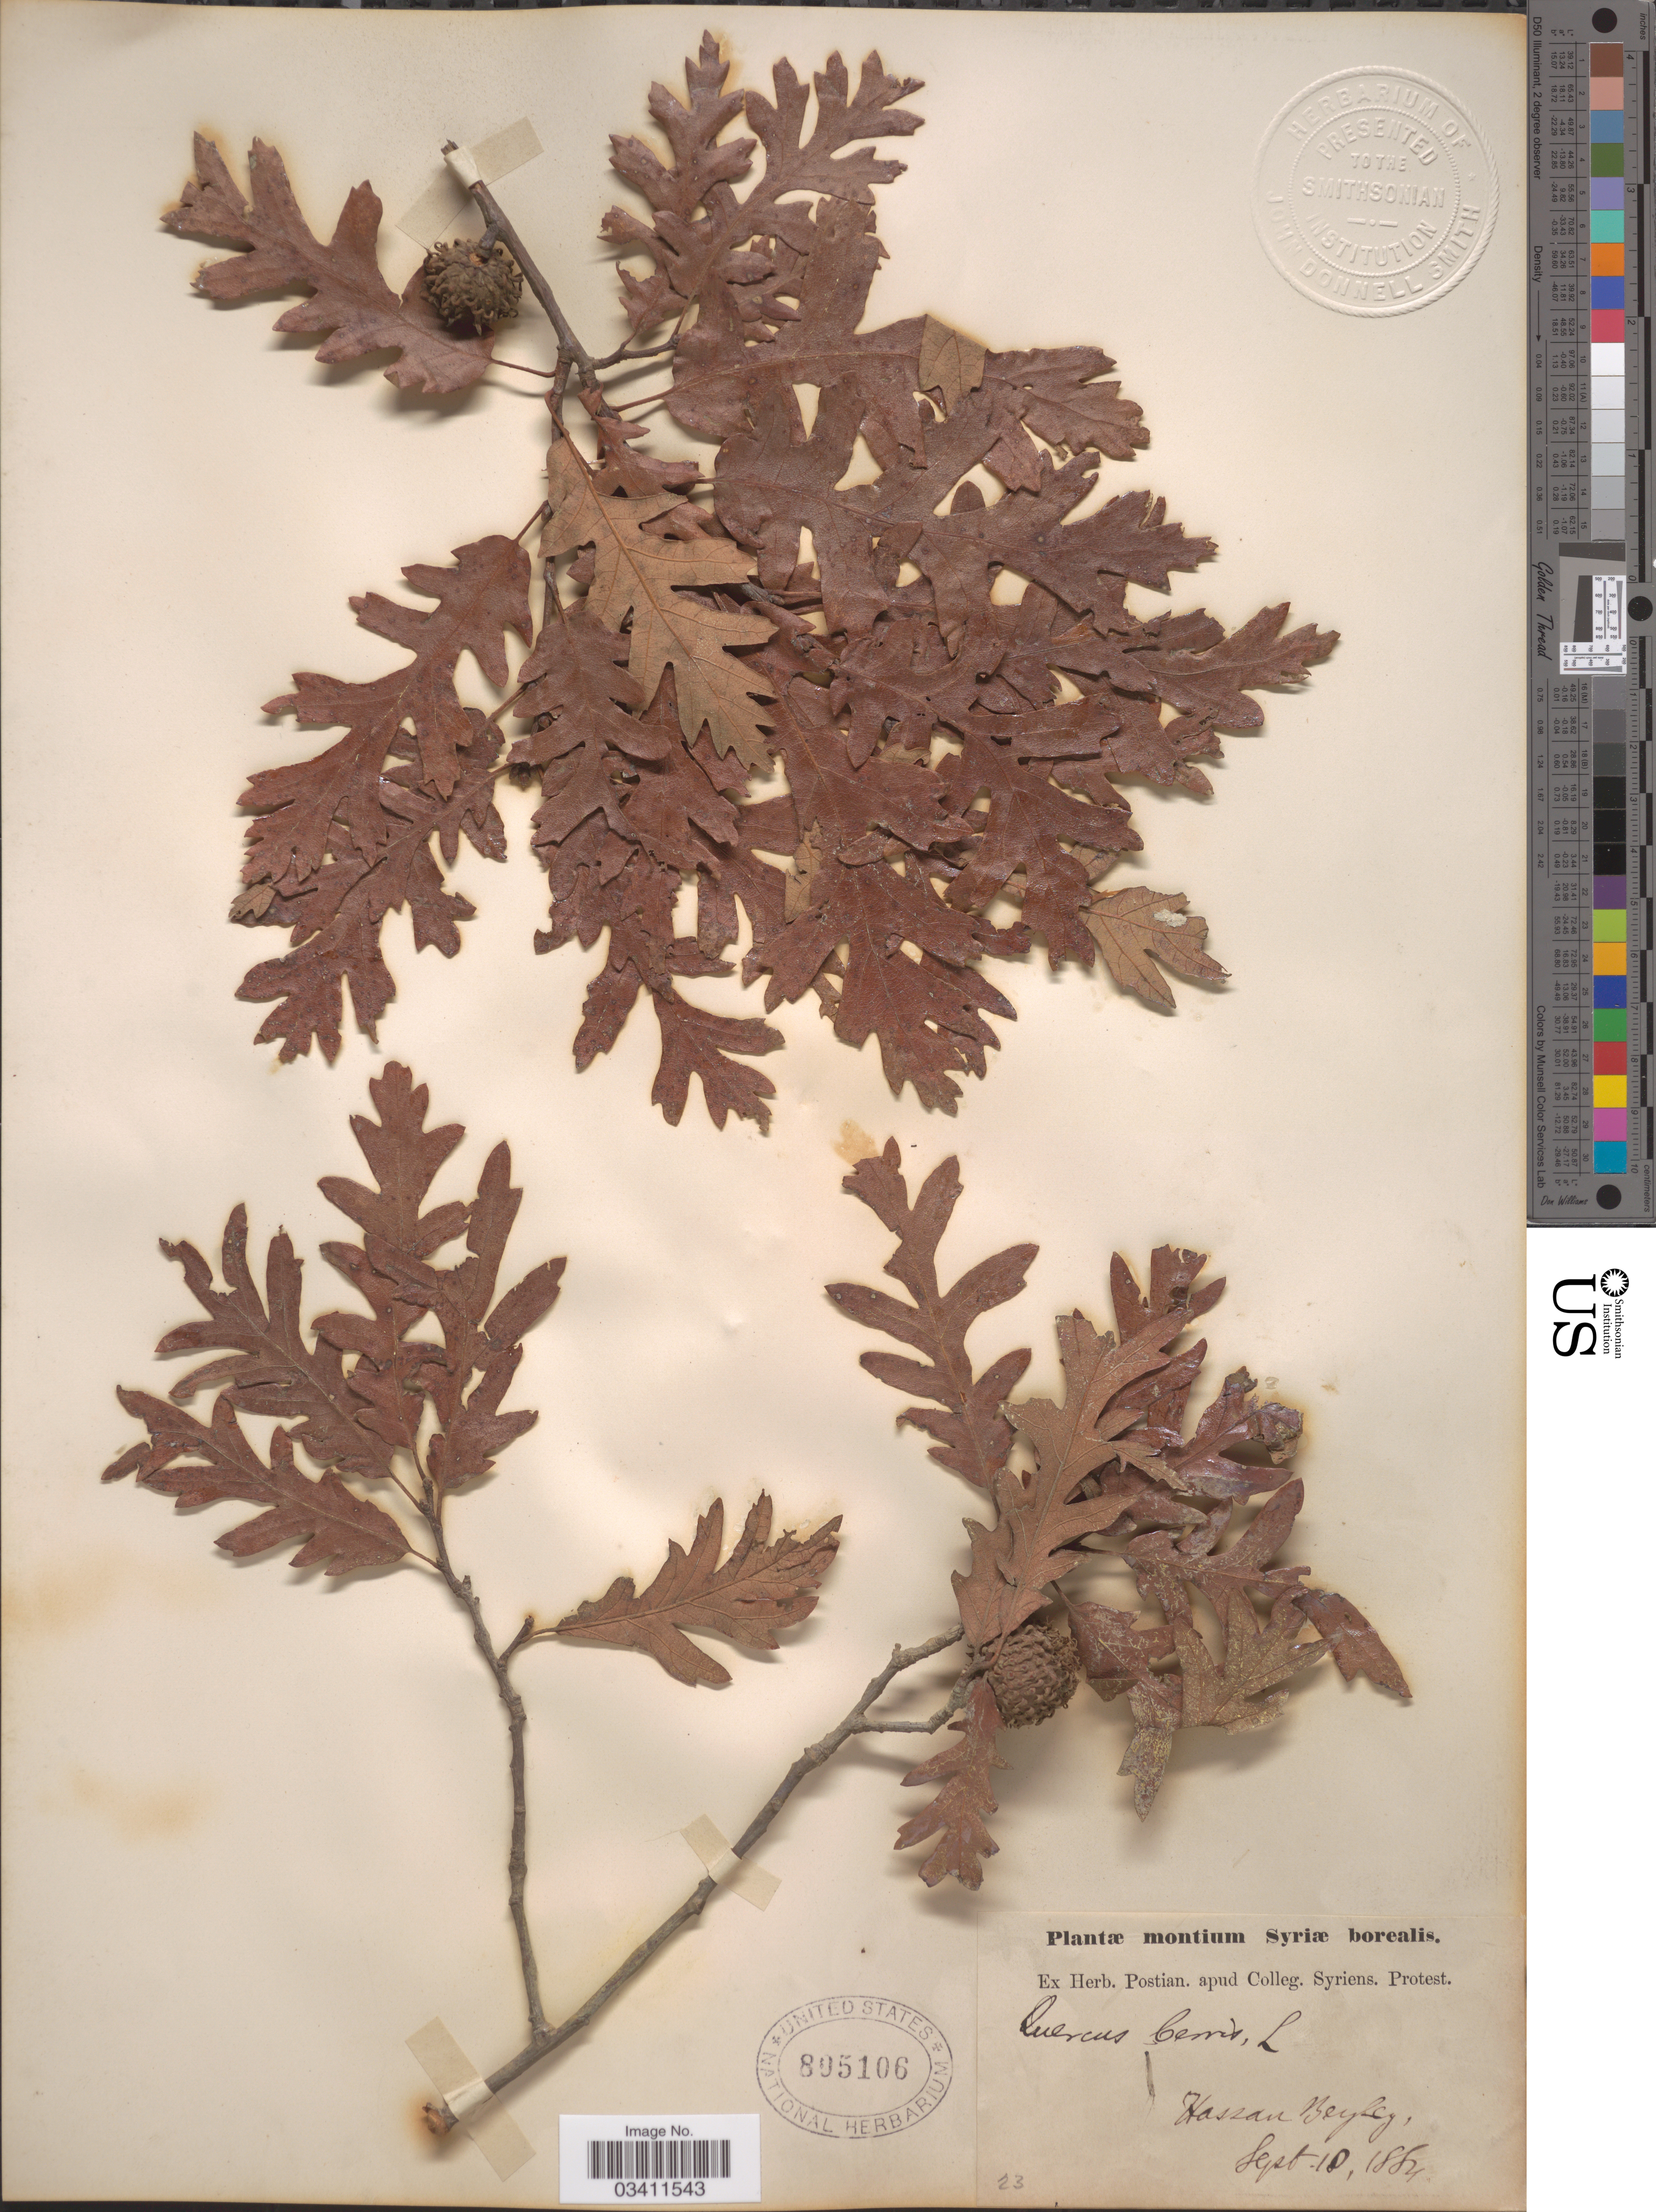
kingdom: Plantae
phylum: Tracheophyta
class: Magnoliopsida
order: Fagales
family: Fagaceae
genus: Quercus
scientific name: Quercus cerris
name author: L.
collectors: ex herb. Postian. apud Colleg. Syriens. Protest. USE "Fannie P. A. Shepard" (10308853) AS PRIMARY COLLECTOR INSTEAD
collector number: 23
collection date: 1884-09-18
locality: Montium Syriæ borealis. Hassan Beyley [interpreted].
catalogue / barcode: US 805106